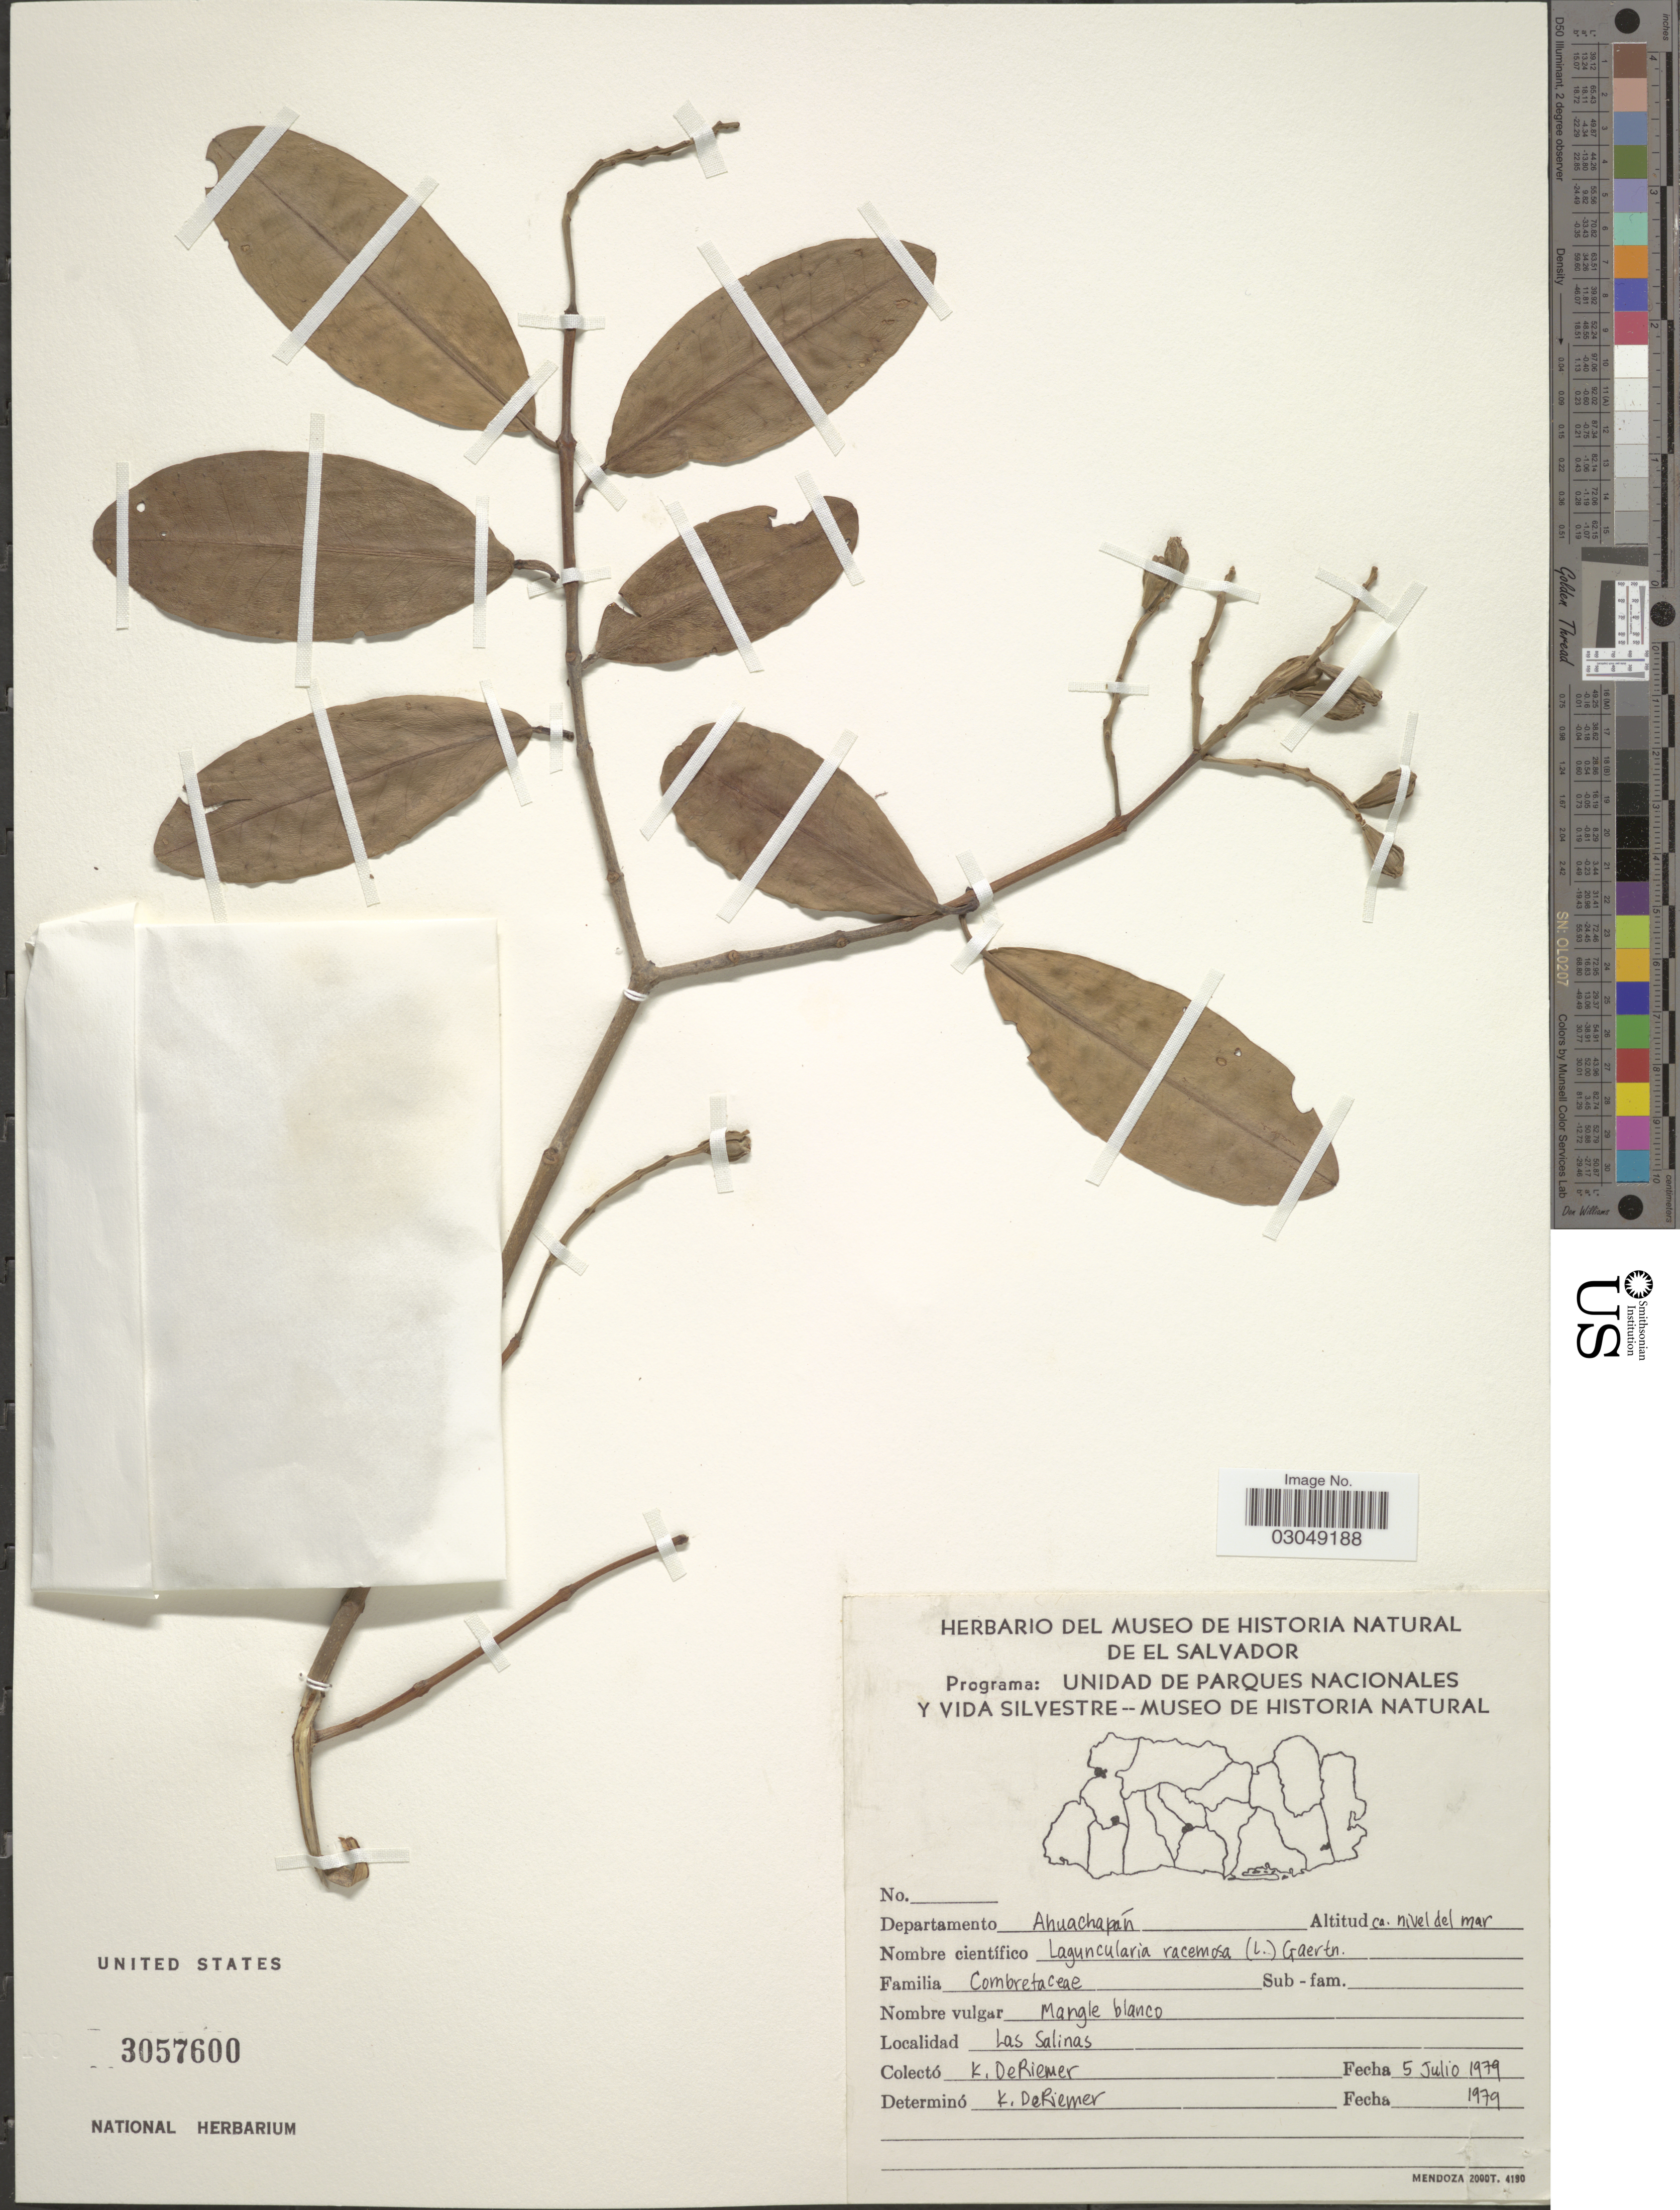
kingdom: Plantae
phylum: Tracheophyta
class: Magnoliopsida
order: Myrtales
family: Combretaceae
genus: Laguncularia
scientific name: Laguncularia racemosa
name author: (L.) C.F. Gaertn.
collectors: K. DeRiemer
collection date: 1979-07-05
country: El Salvador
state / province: Ahuachapan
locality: Departamento Ahuachapán. Las Salinas.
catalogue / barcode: US 3057600